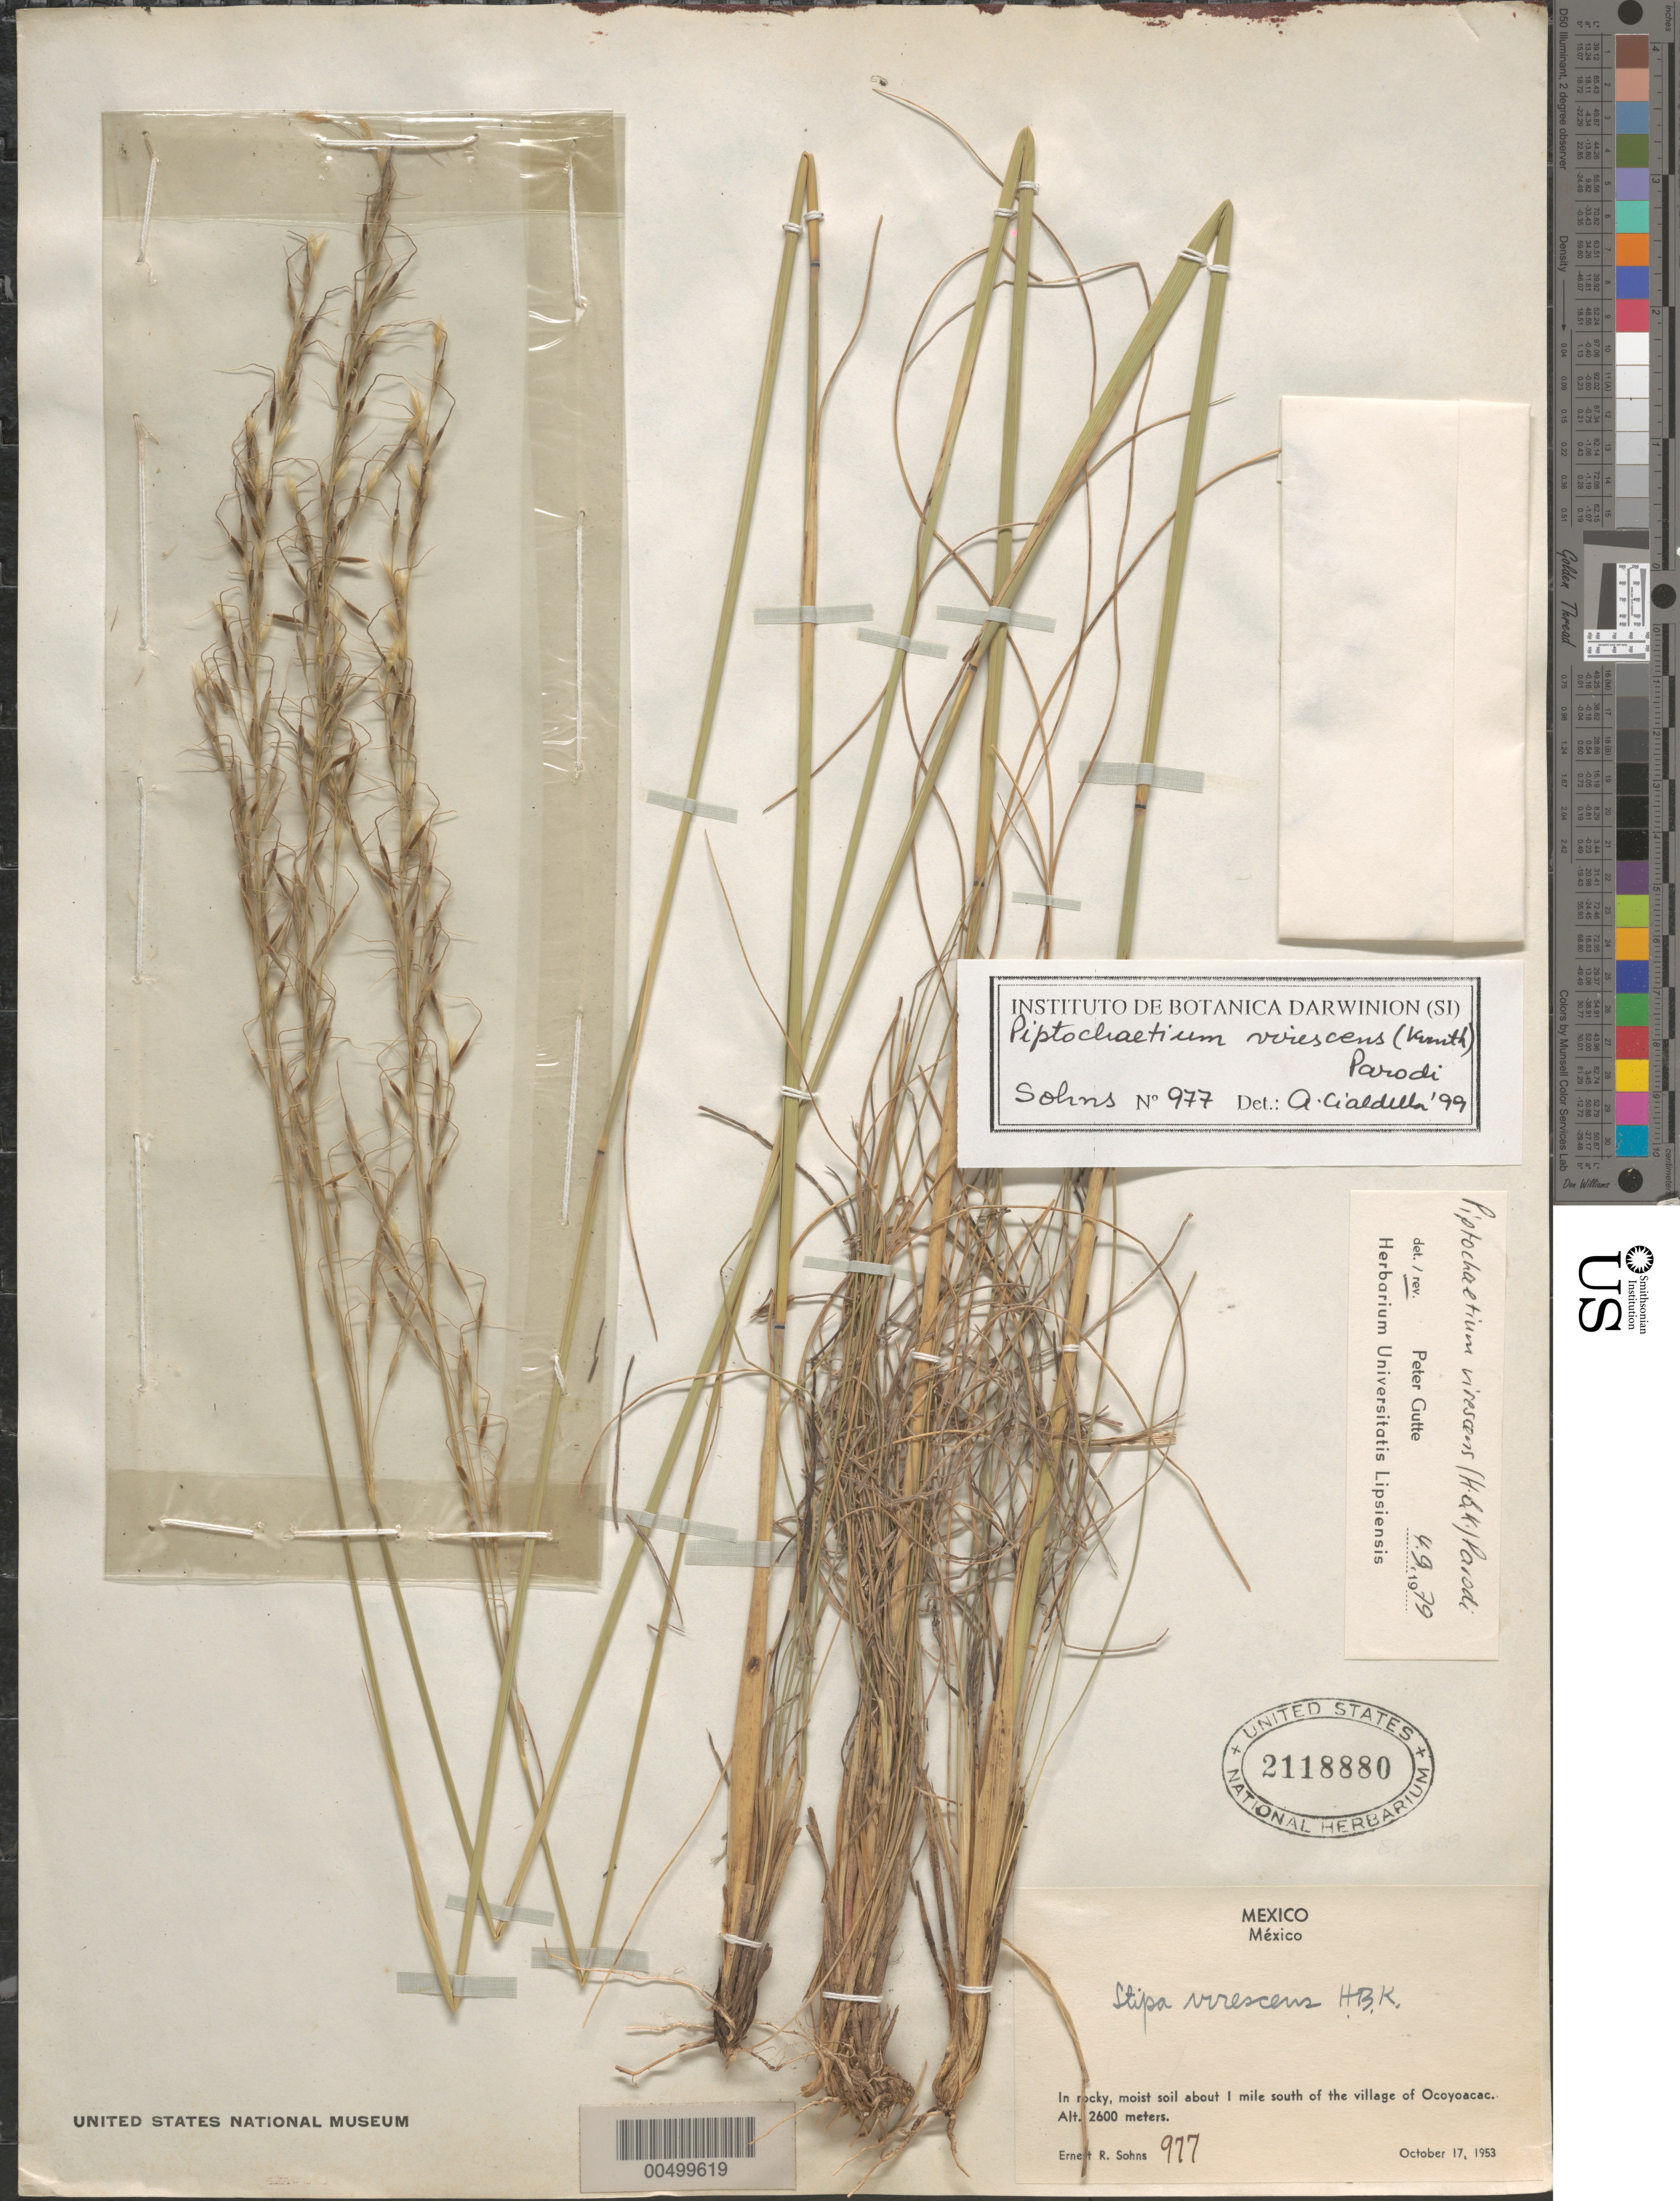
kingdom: Plantae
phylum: Tracheophyta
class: Liliopsida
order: Poales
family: Poaceae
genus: Piptochaetium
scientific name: Piptochaetium virescens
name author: (Kunth) Parodi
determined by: Gutte, P.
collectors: E. R. Sohns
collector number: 977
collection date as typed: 17 Oct 1953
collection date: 1953-10-17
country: Mexico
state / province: México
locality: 1 mi S of the village of Ocoyoacac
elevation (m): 2600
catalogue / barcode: US 2118880